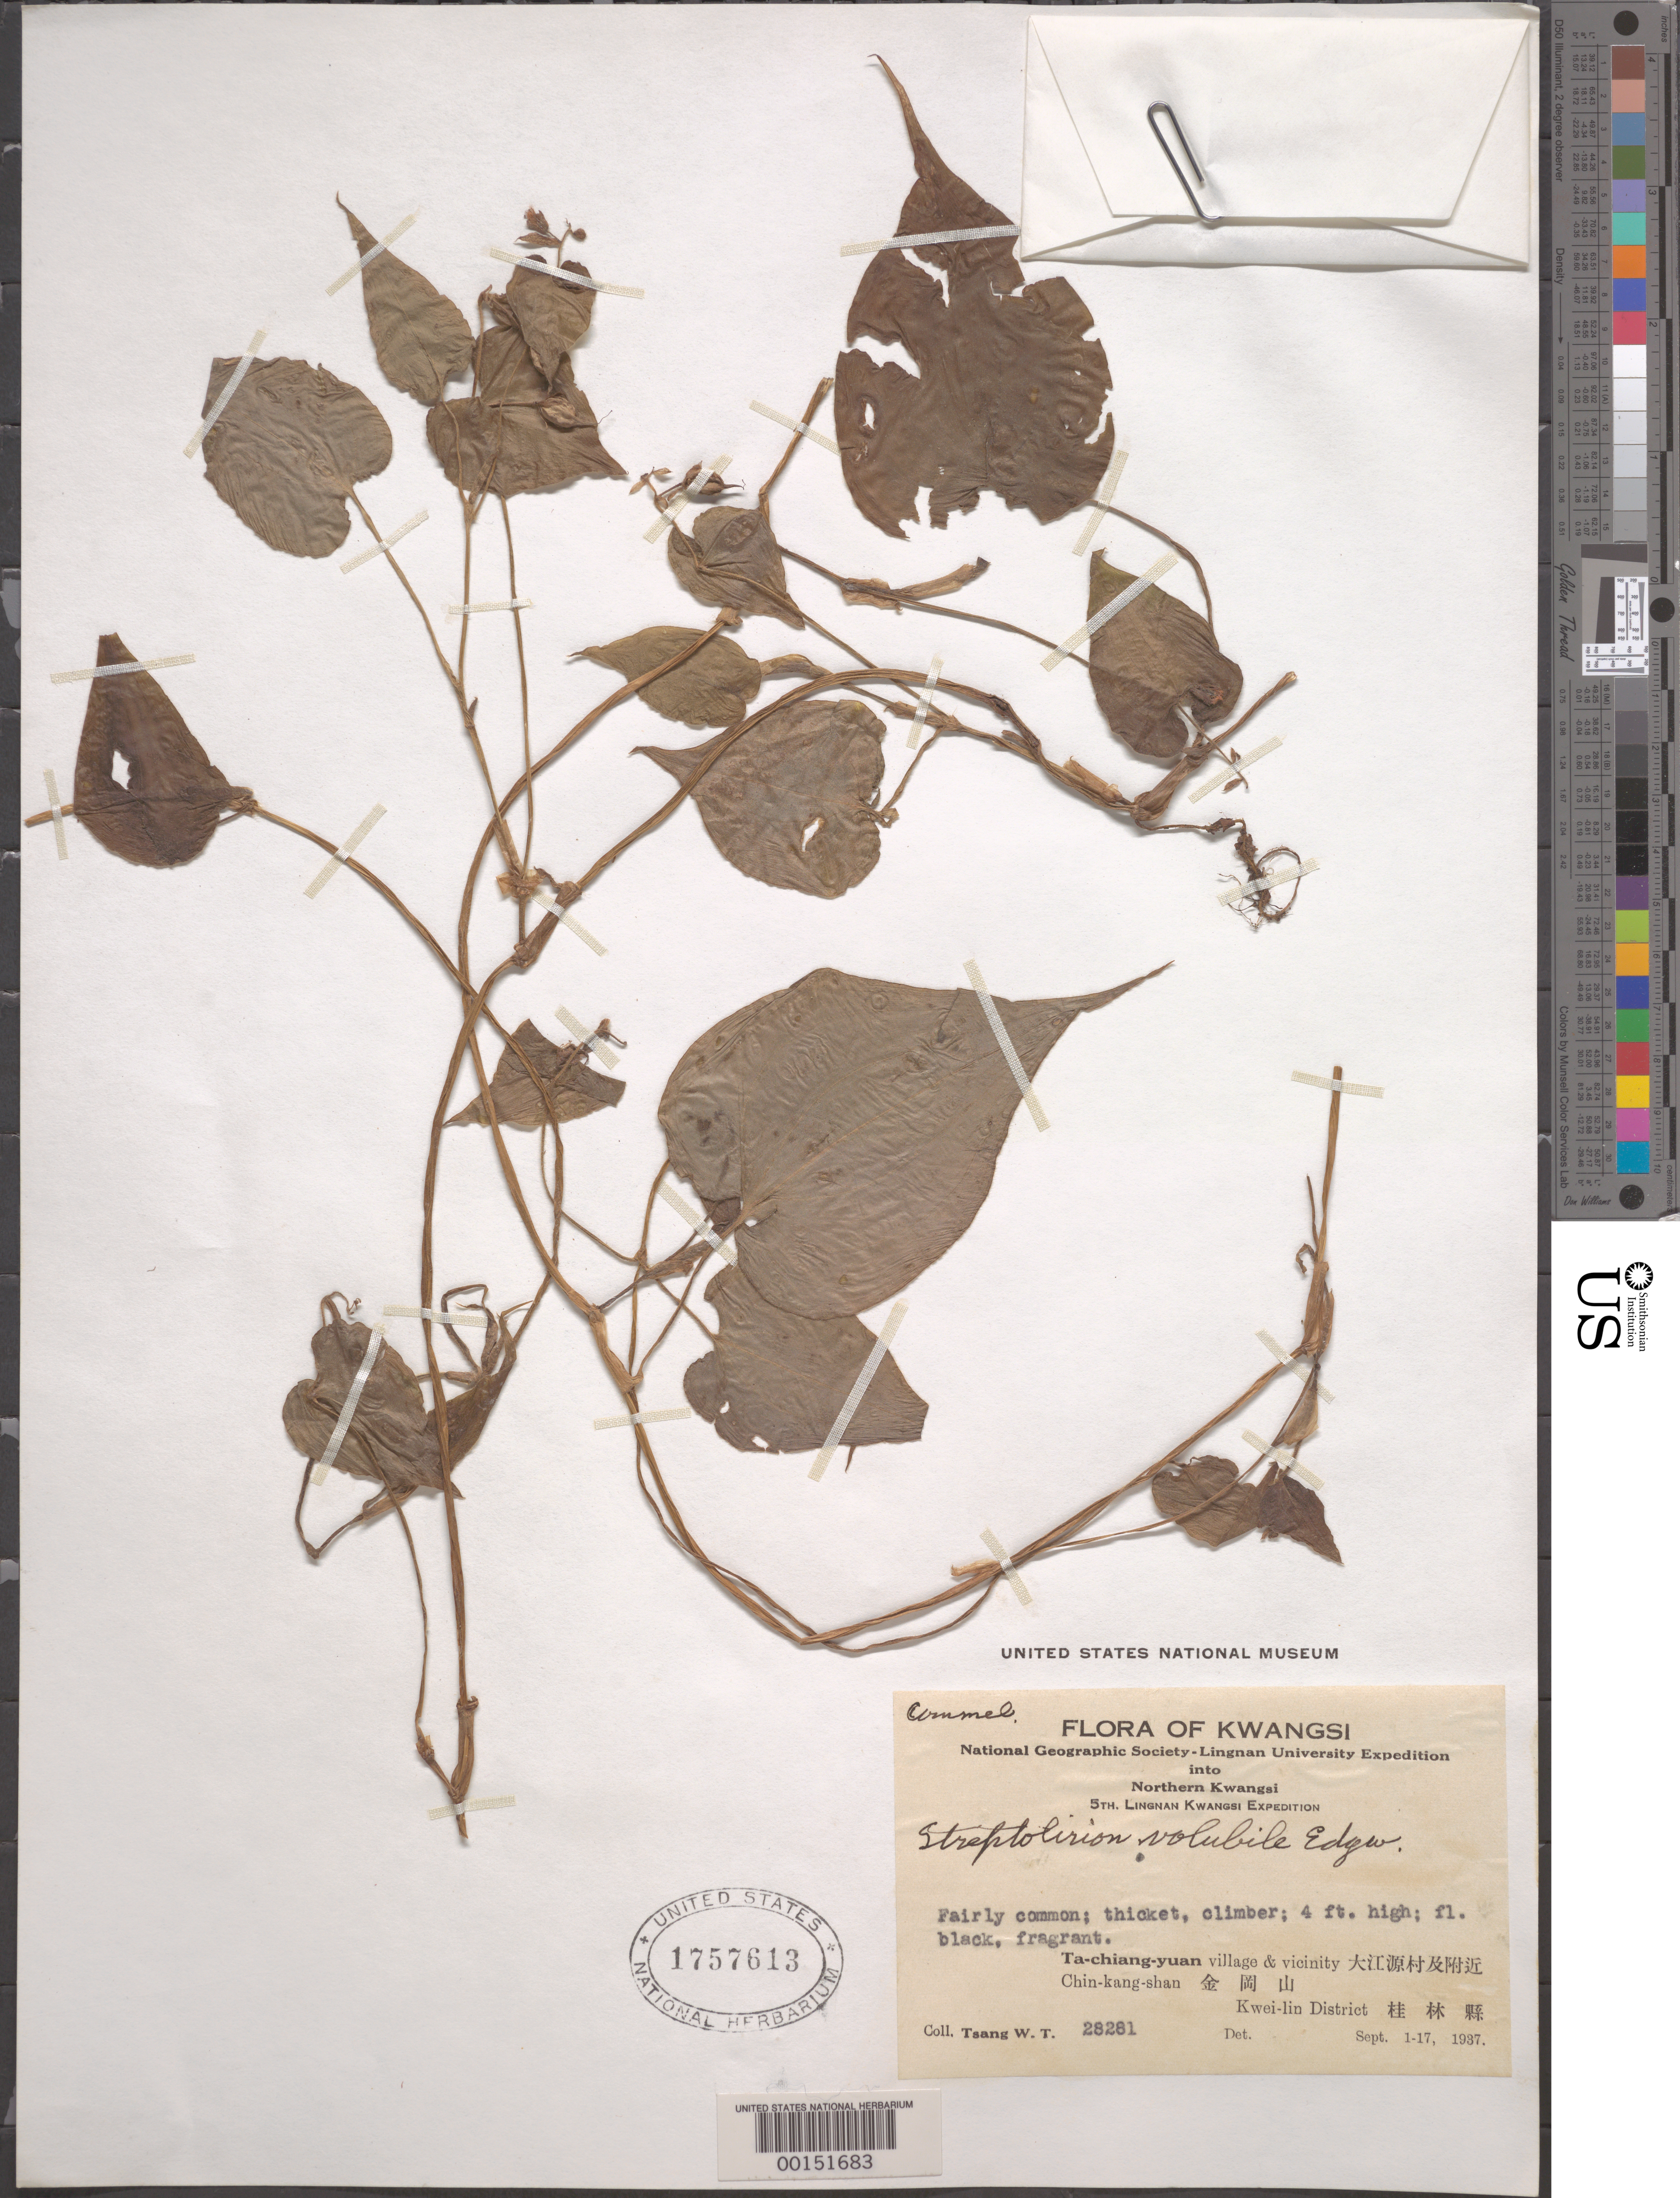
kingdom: Plantae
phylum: Tracheophyta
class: Liliopsida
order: Commelinales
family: Commelinaceae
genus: Streptolirion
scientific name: Streptolirion volubile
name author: Edgew.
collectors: W. T. Tsang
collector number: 28281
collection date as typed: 01 Sep 1937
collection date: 1937-09-01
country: China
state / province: Jiangxi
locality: Ta-chaing-yuan; cin-kang-shan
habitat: Thicket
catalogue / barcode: US 1757613